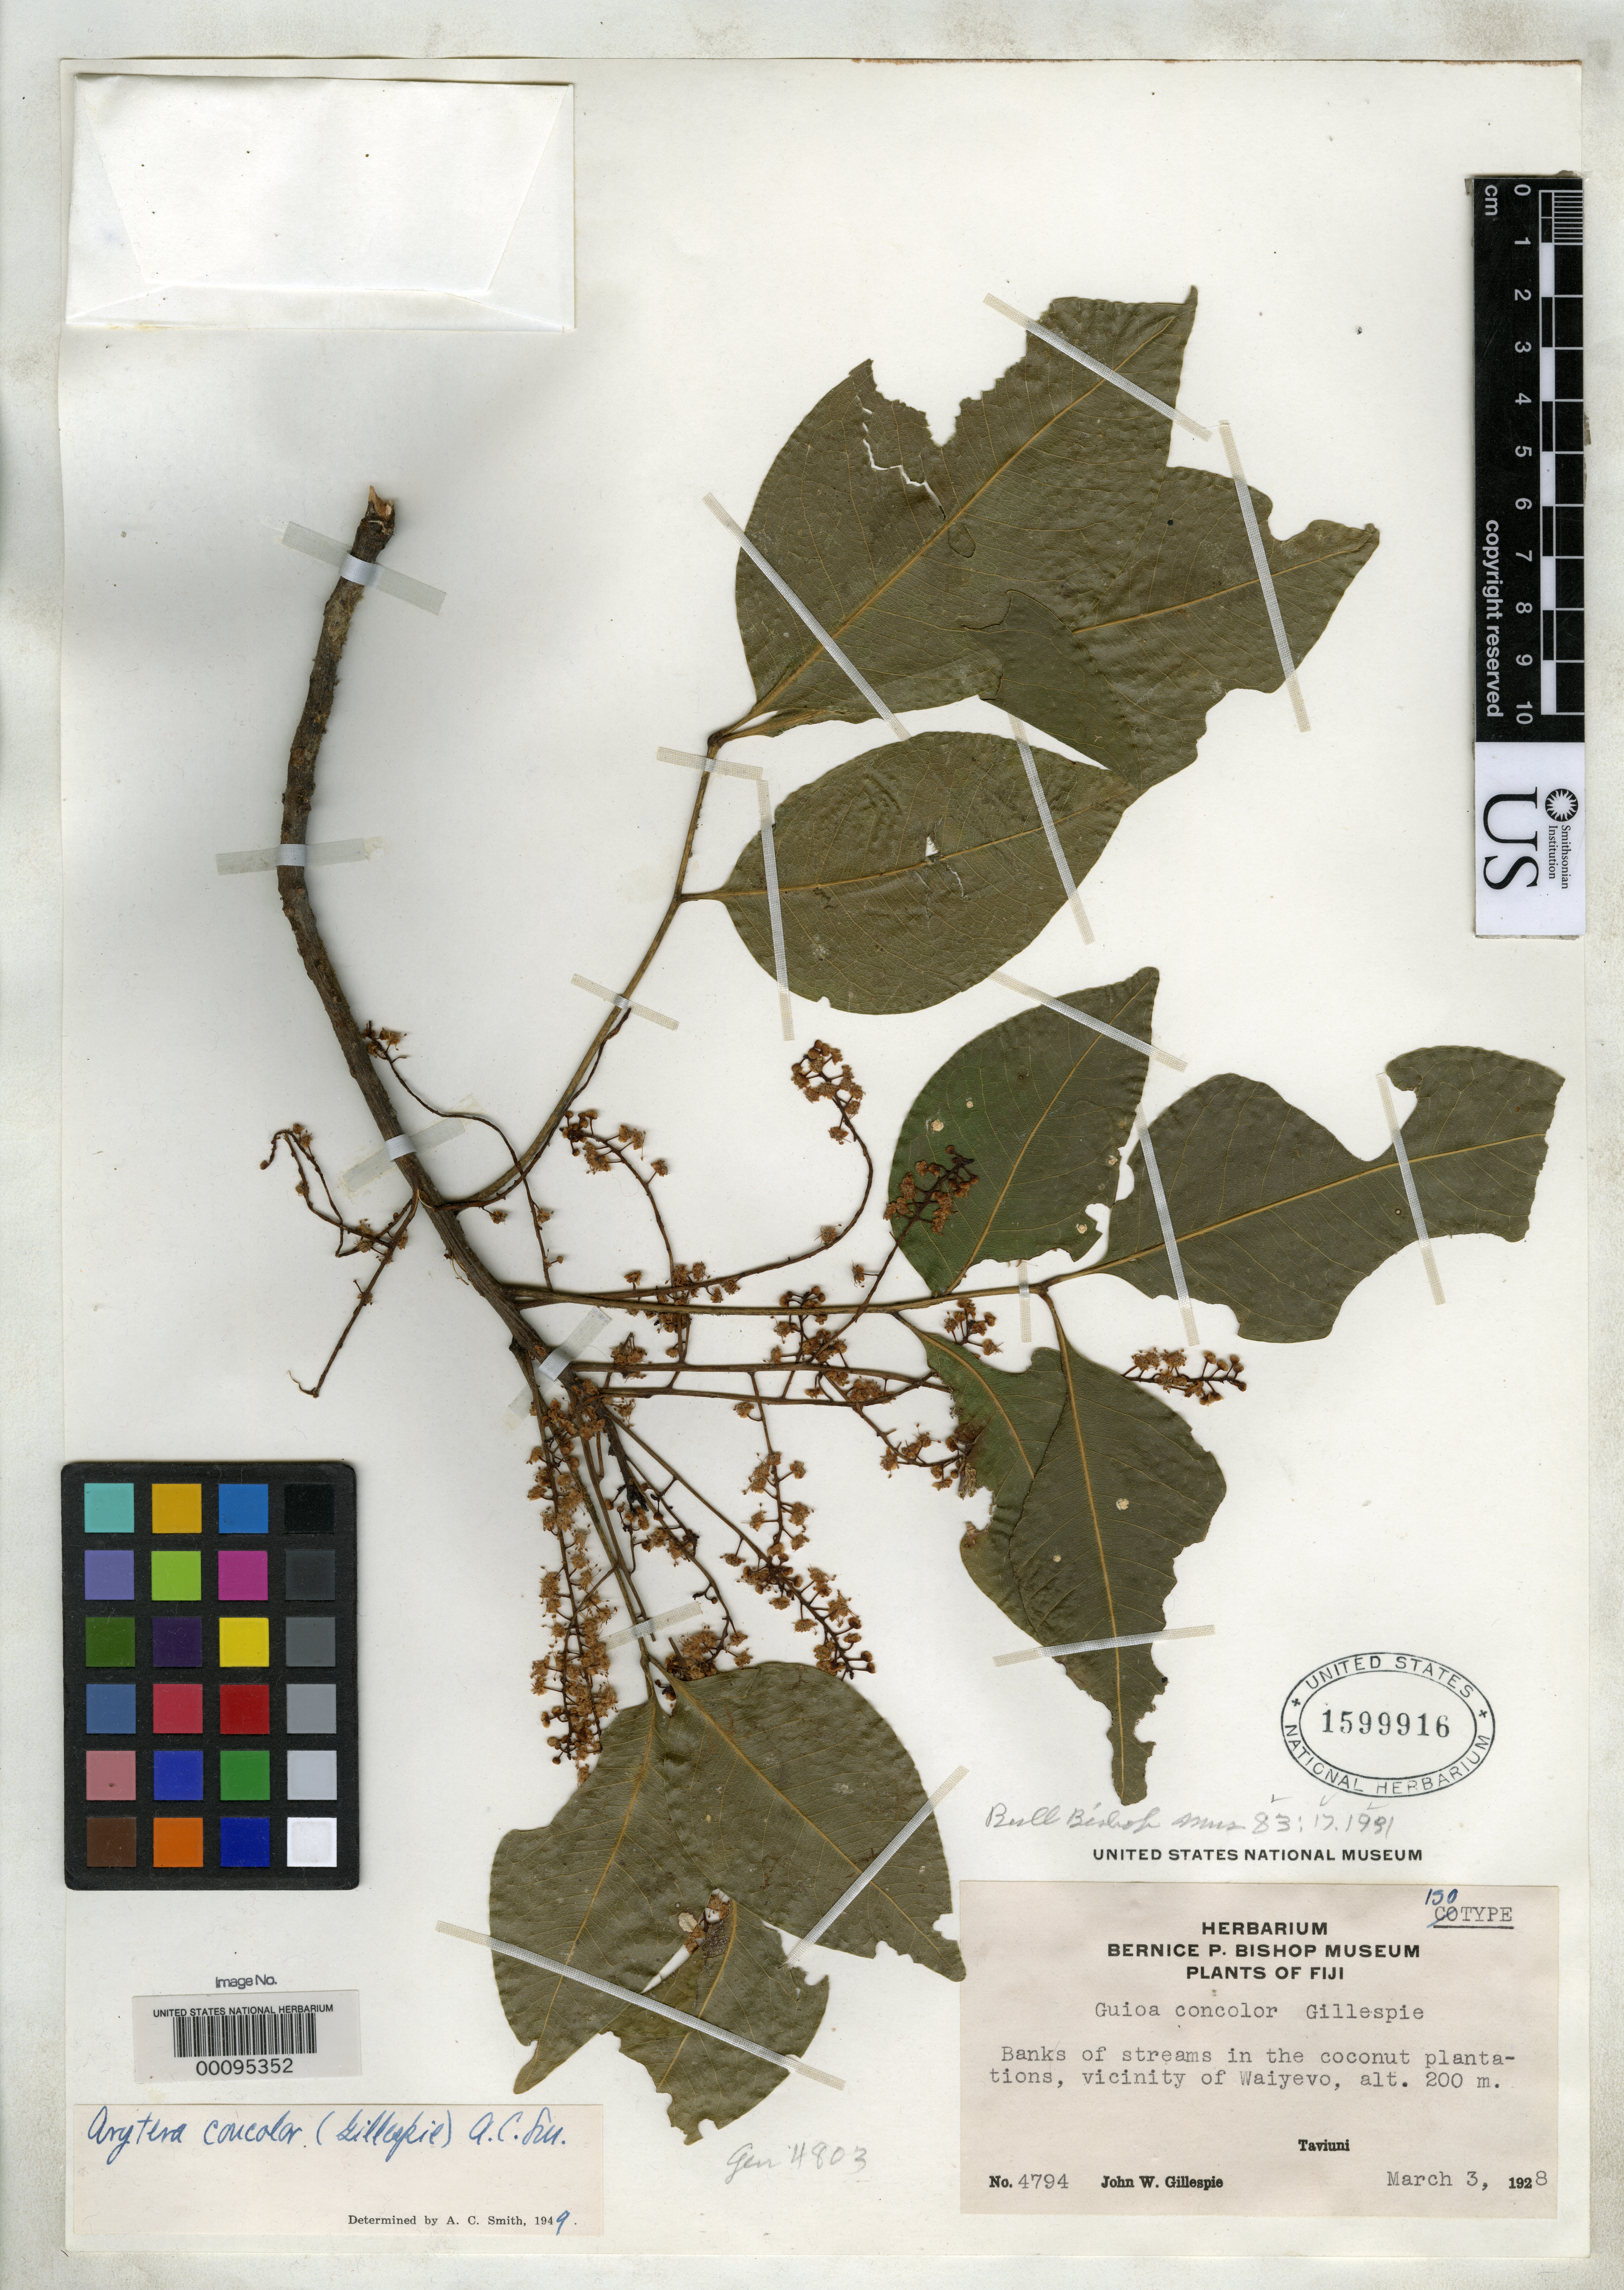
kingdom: Plantae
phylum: Tracheophyta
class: Magnoliopsida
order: Sapindales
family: Sapindaceae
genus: Guioa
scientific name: Guioa concolor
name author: Gillespie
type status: Isotype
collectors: J. W. Gillespie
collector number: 4794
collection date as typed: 03 Mar 1928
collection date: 1928-03-03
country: Fiji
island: Taveuni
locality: Vicinity of Waiyero, NW coast. [Vanua Levu Group]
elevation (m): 200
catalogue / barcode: US 1599916